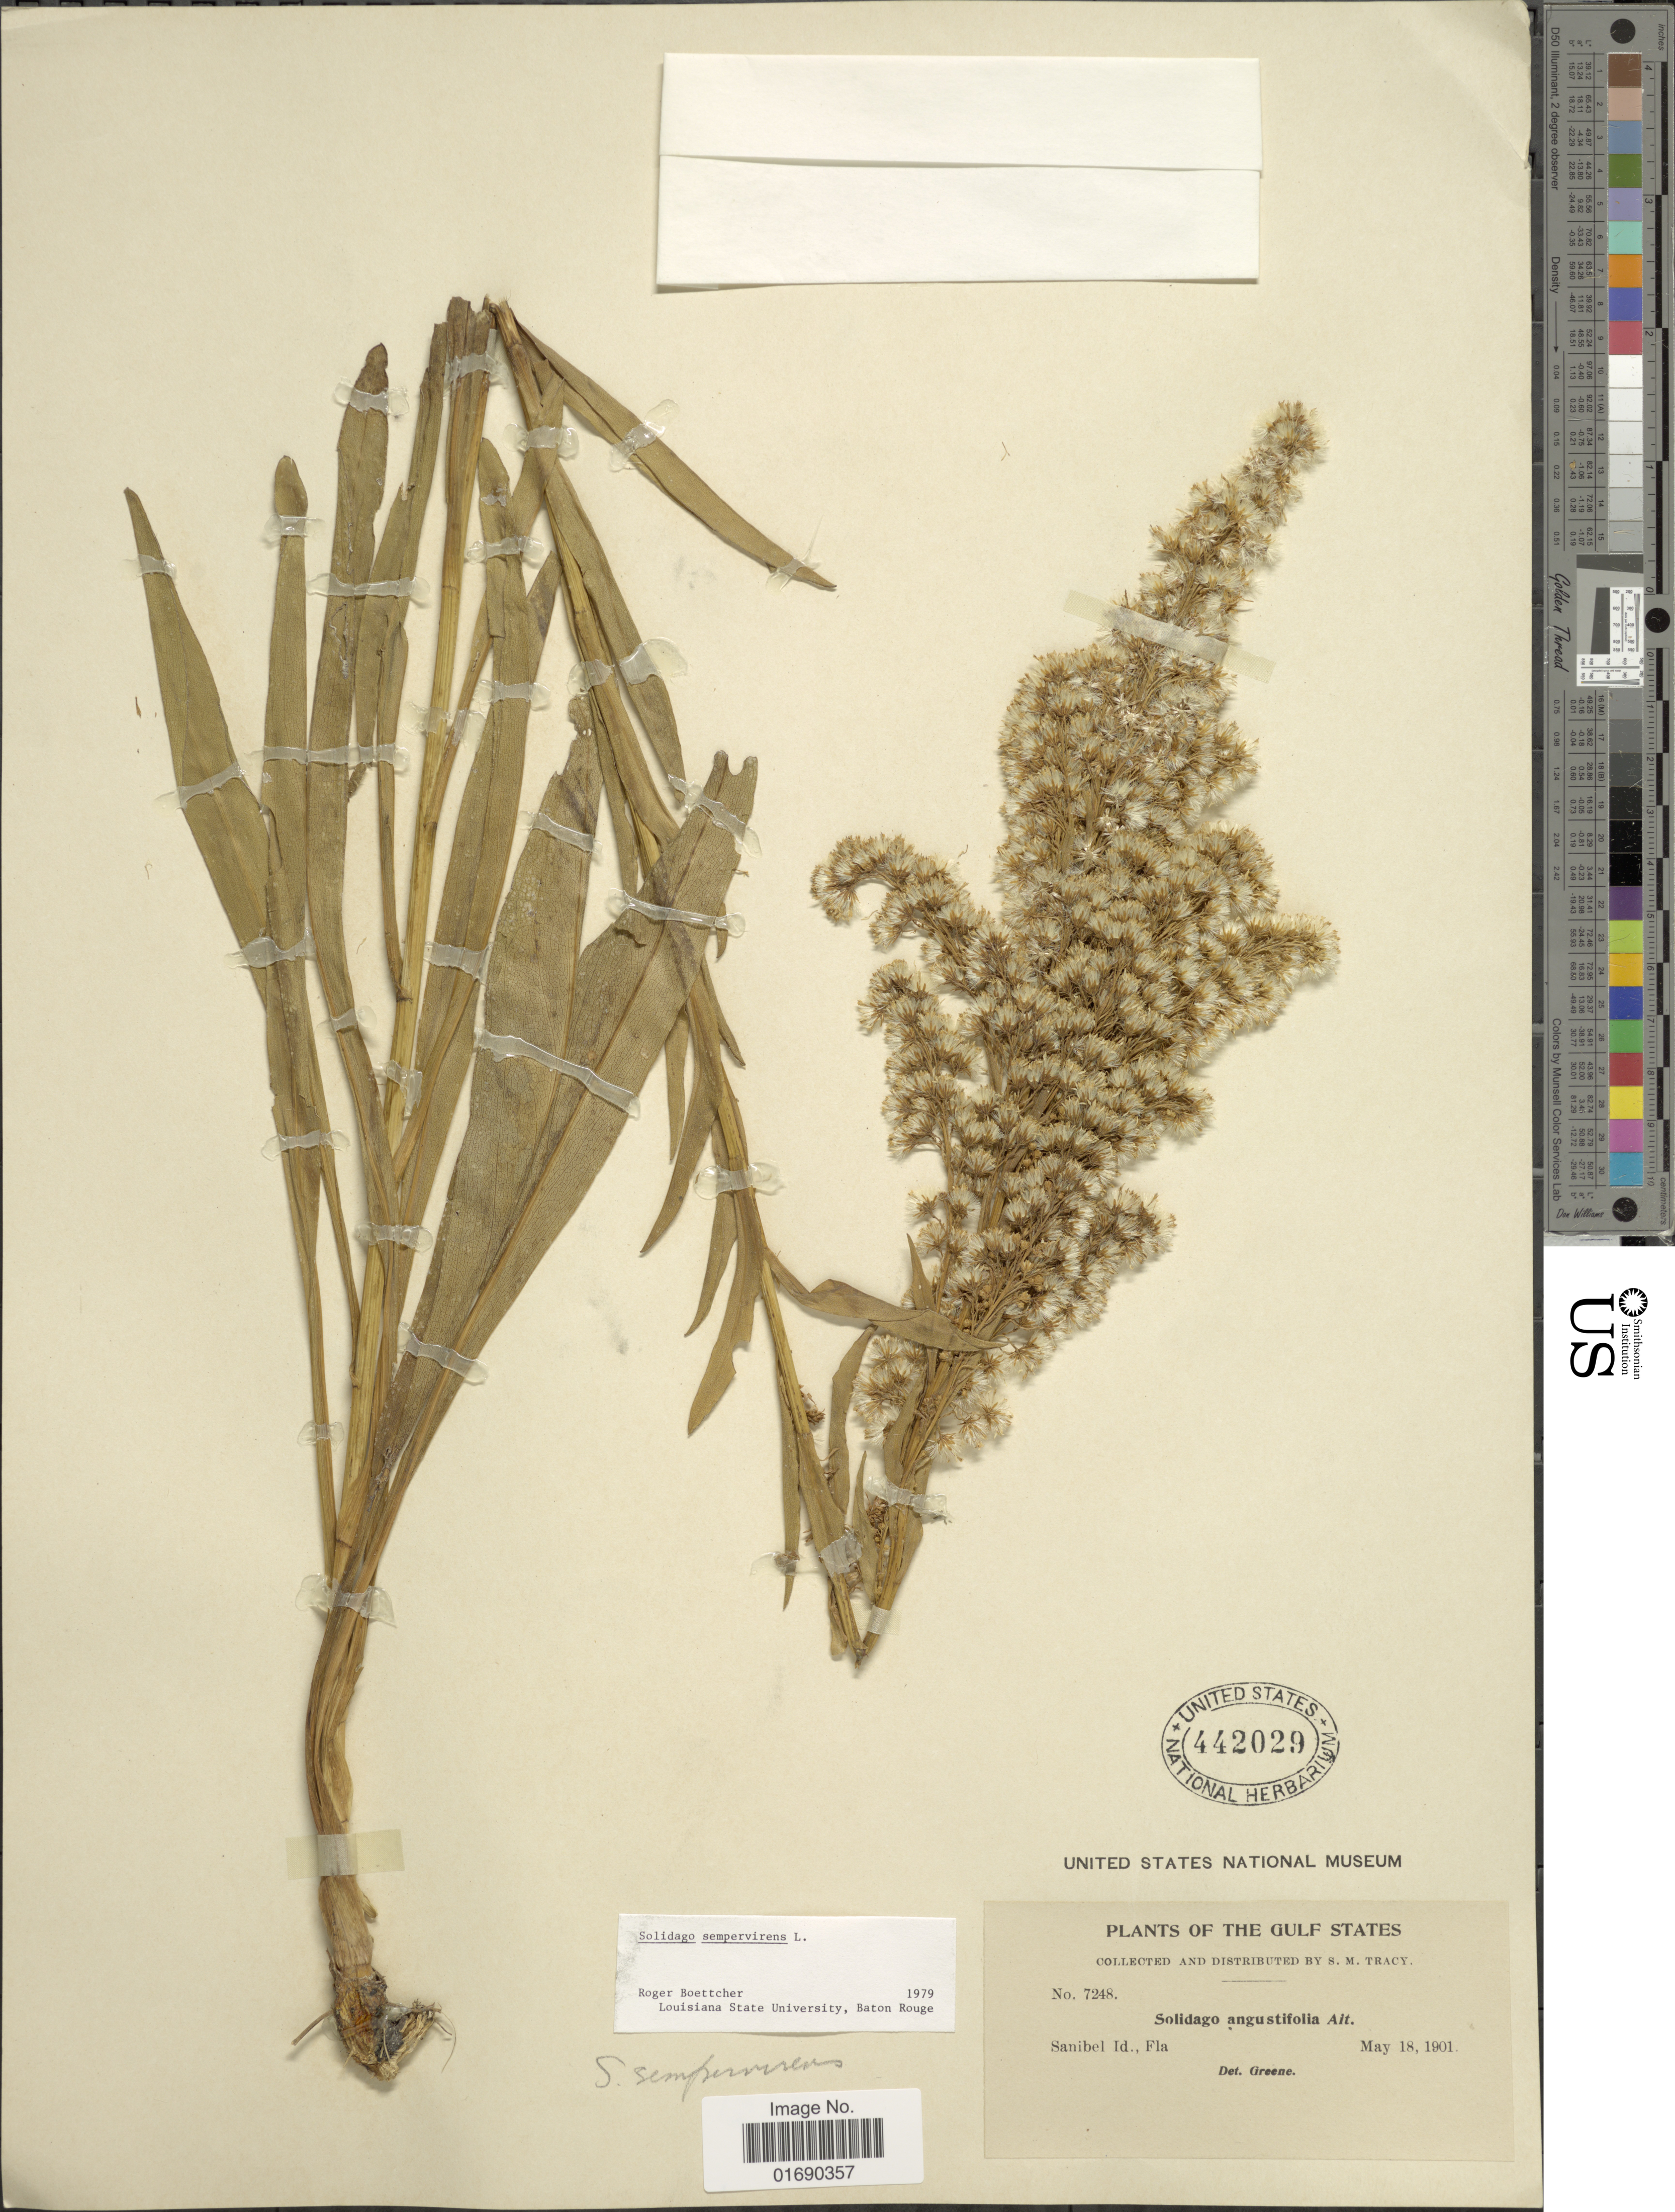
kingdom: Plantae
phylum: Tracheophyta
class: Magnoliopsida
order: Asterales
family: Asteraceae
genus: Solidago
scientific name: Solidago sempervirens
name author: L.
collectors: S. M. Tracy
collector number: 7248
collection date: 1901-05-18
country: United States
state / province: Florida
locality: The Gulf States, Sanibel Id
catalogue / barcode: US 442029